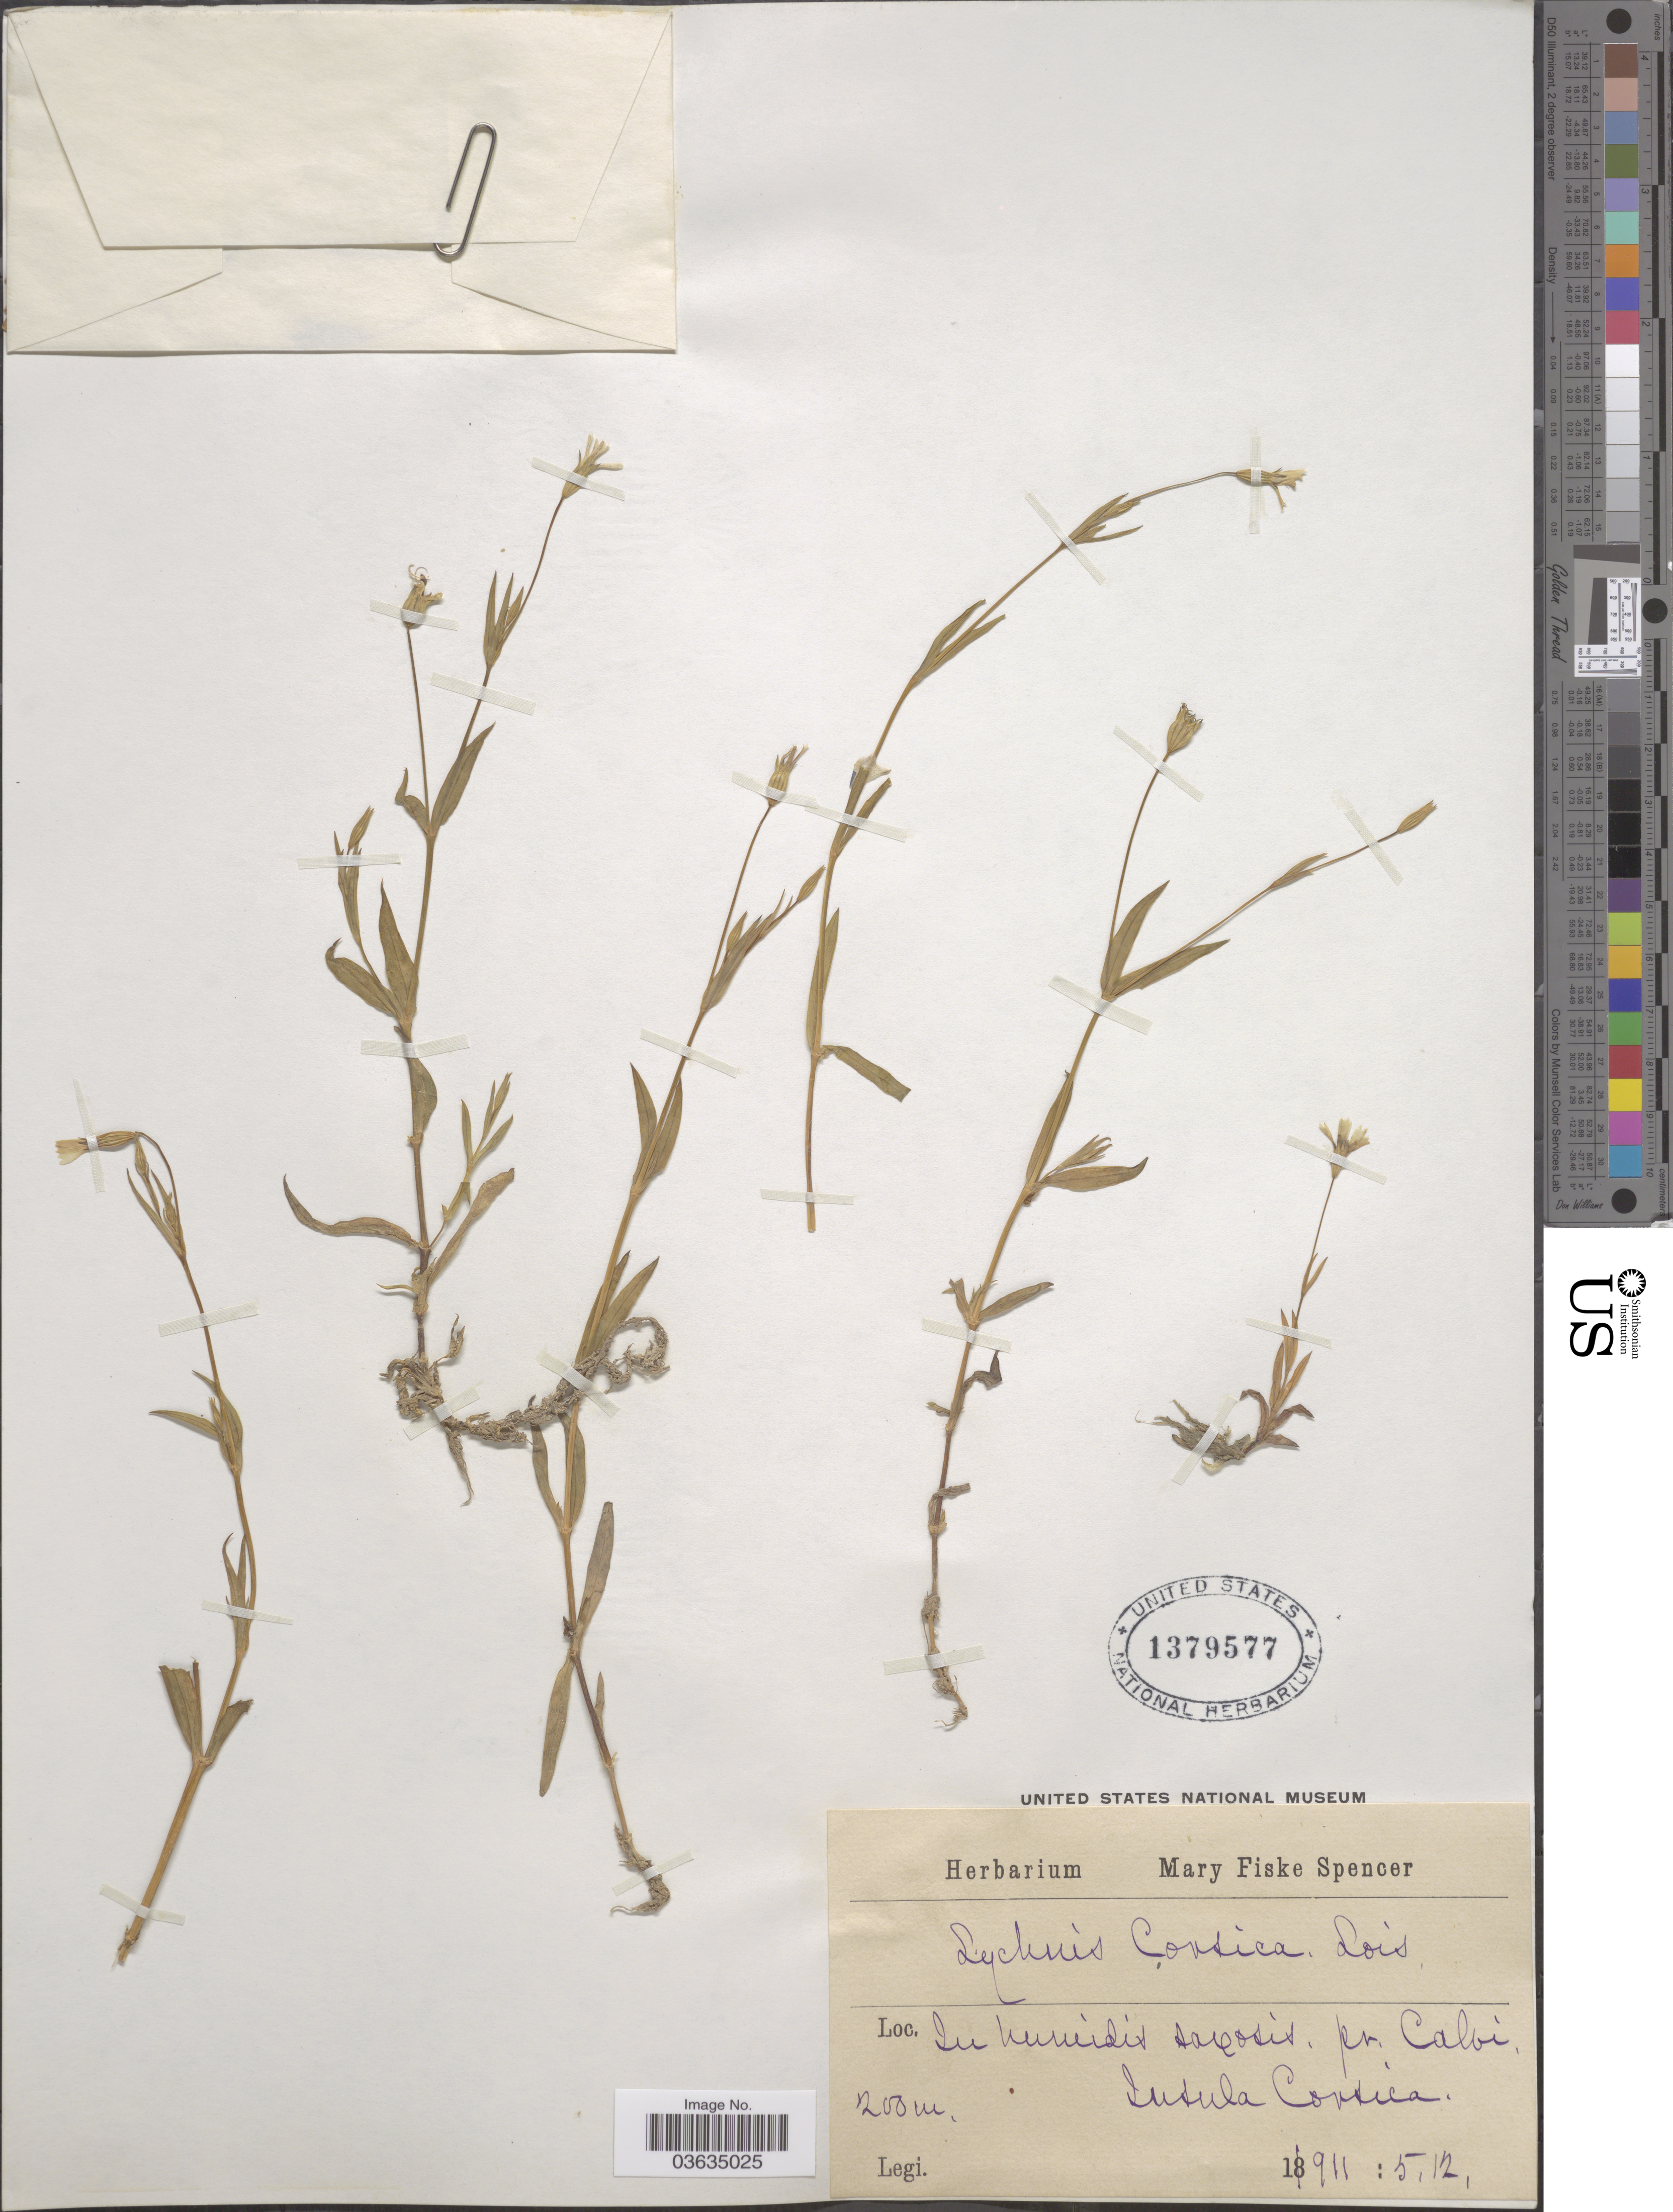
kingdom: Plantae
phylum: Tracheophyta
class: Magnoliopsida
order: Caryophyllales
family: Caryophyllaceae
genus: Eudianthe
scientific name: Eudianthe laeta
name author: (Aiton) Rchb. ex Willk.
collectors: ex herb. Spencer, Mary Fiske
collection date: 1911-12-05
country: France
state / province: Corsica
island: Corse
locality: In humidis saxosis. pr. Calvi. Insula Corsica.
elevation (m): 200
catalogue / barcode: US 1379577